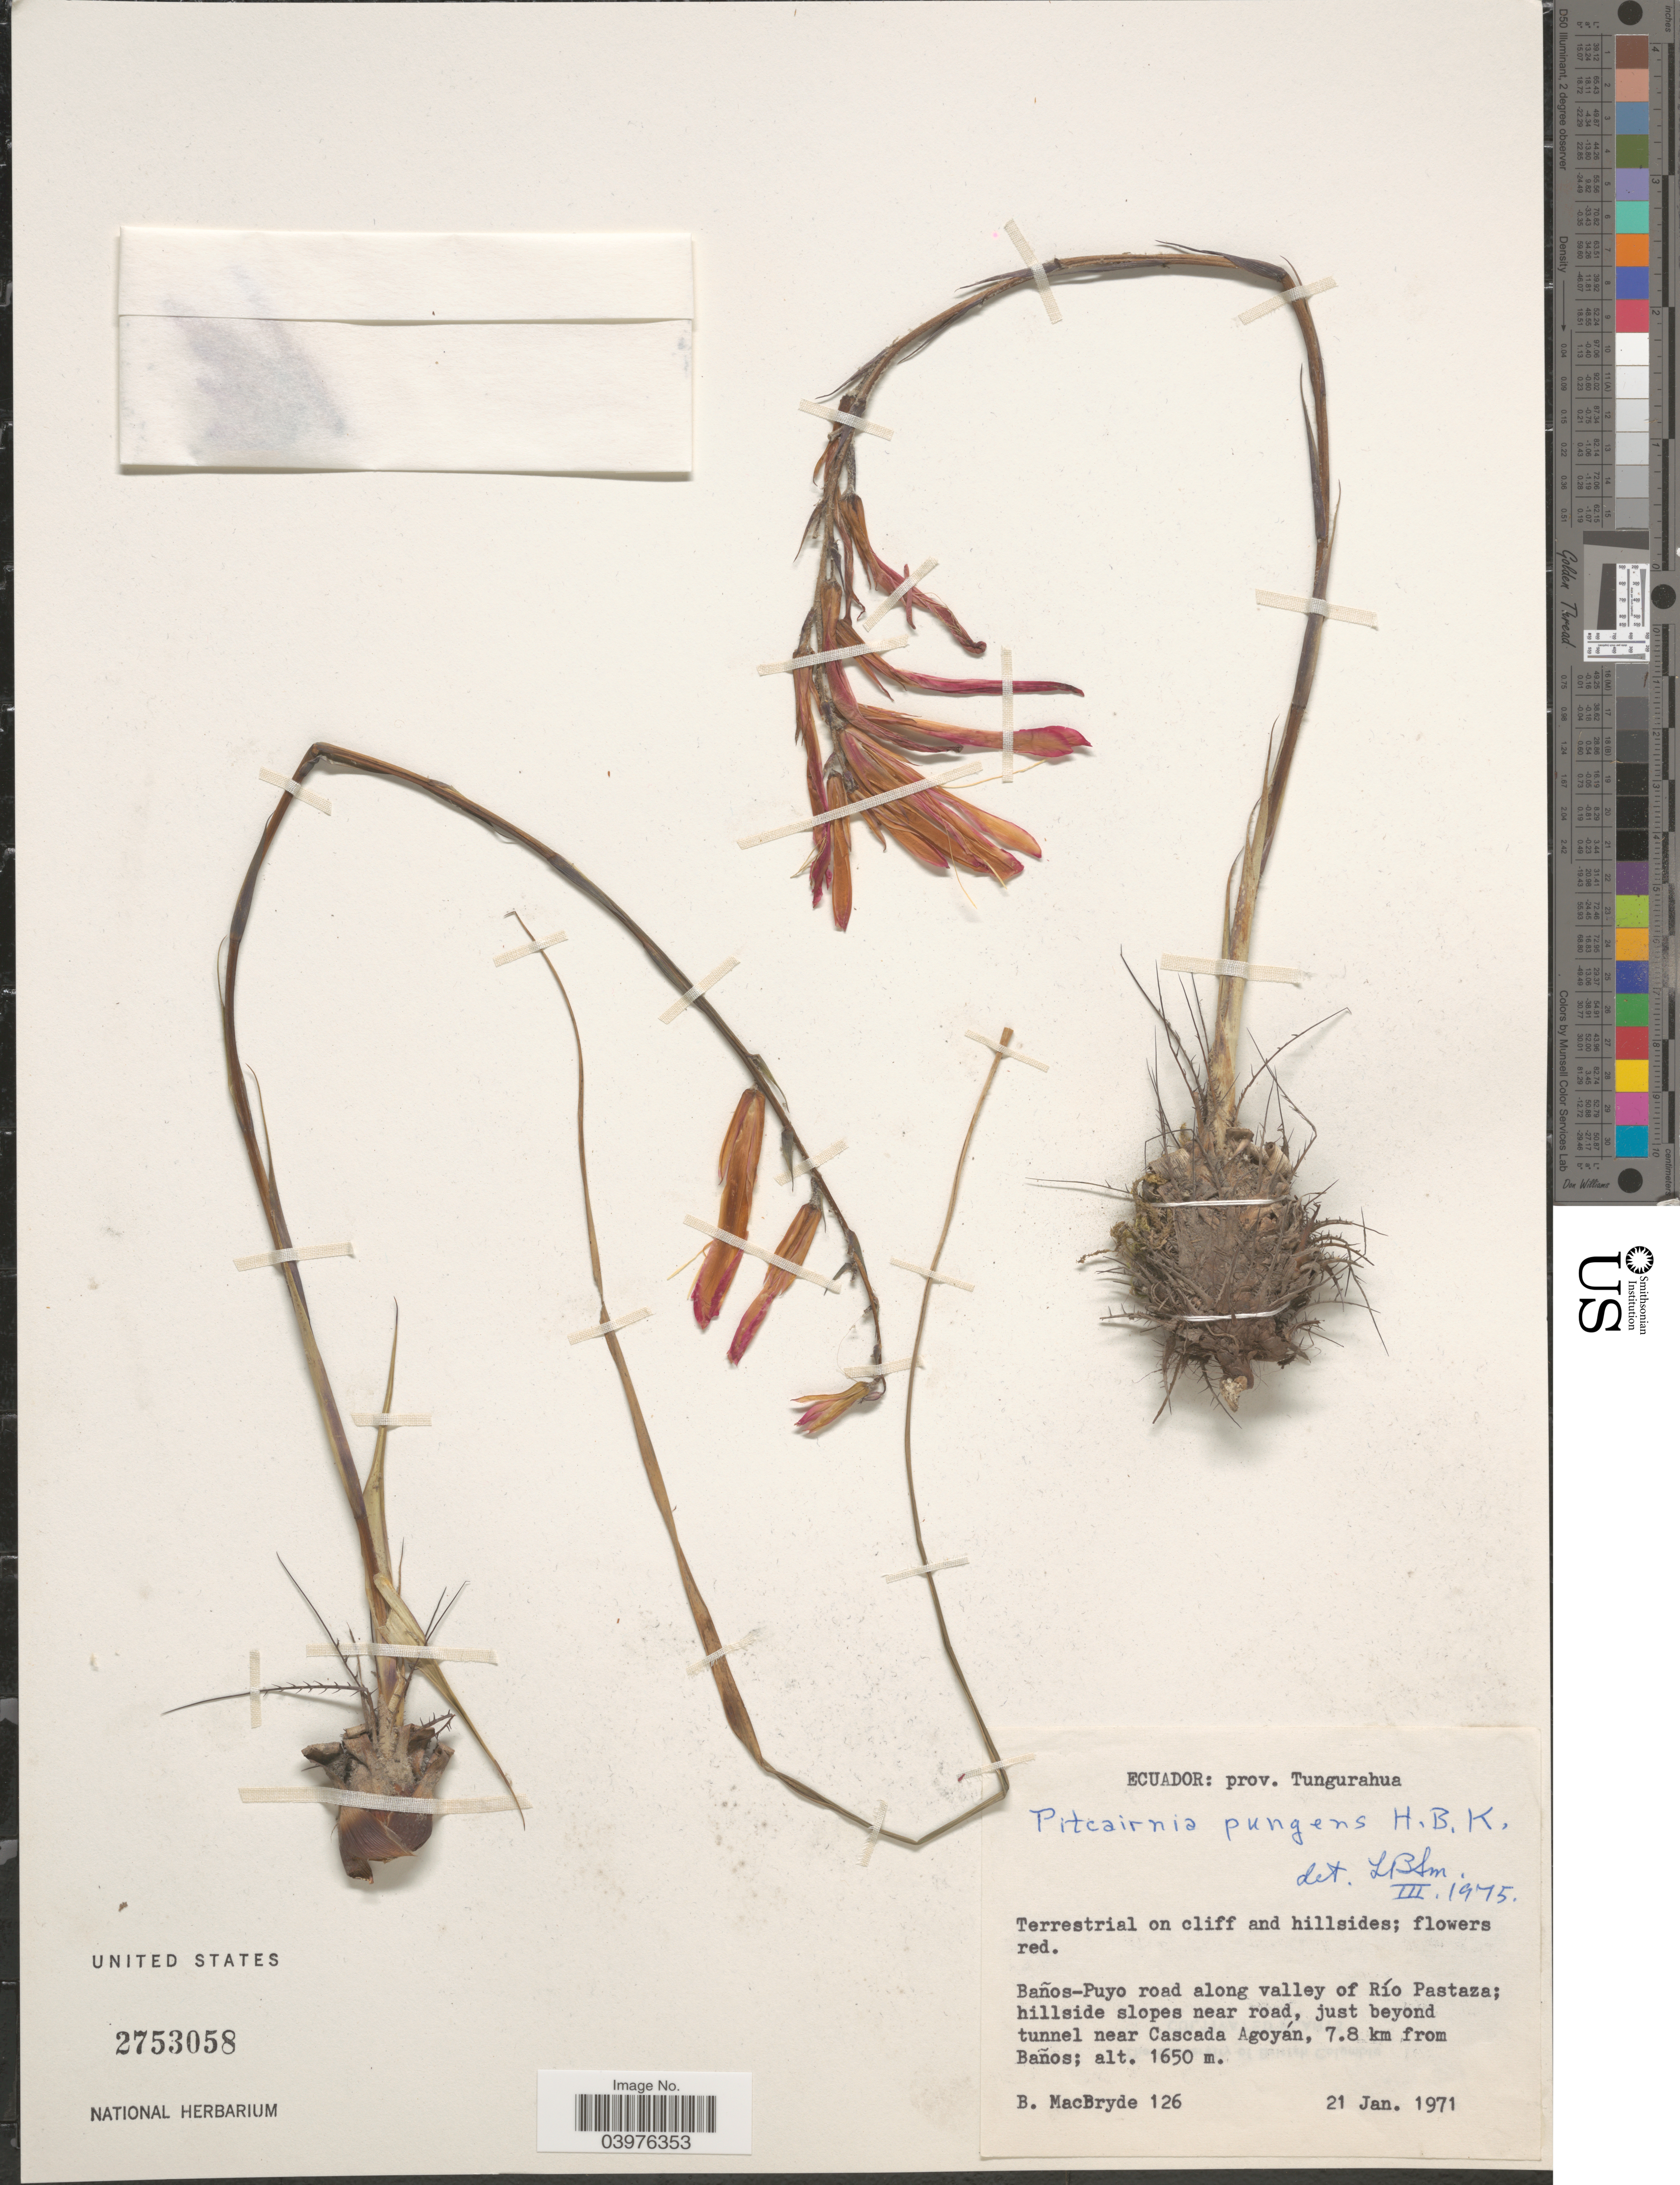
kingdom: Plantae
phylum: Tracheophyta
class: Liliopsida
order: Poales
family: Bromeliaceae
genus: Pitcairnia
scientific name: Pitcairnia pungens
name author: Kunth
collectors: B. MacBryde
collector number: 126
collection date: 1971-01-21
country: Ecuador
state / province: Tungurahua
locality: Baños-Puyo road along valley of Río Pastaza; hillside slopes near road, just beyond tunnel near Cascada Agoyán, 7.8 km from Baños.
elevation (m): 1650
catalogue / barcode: US 2753058